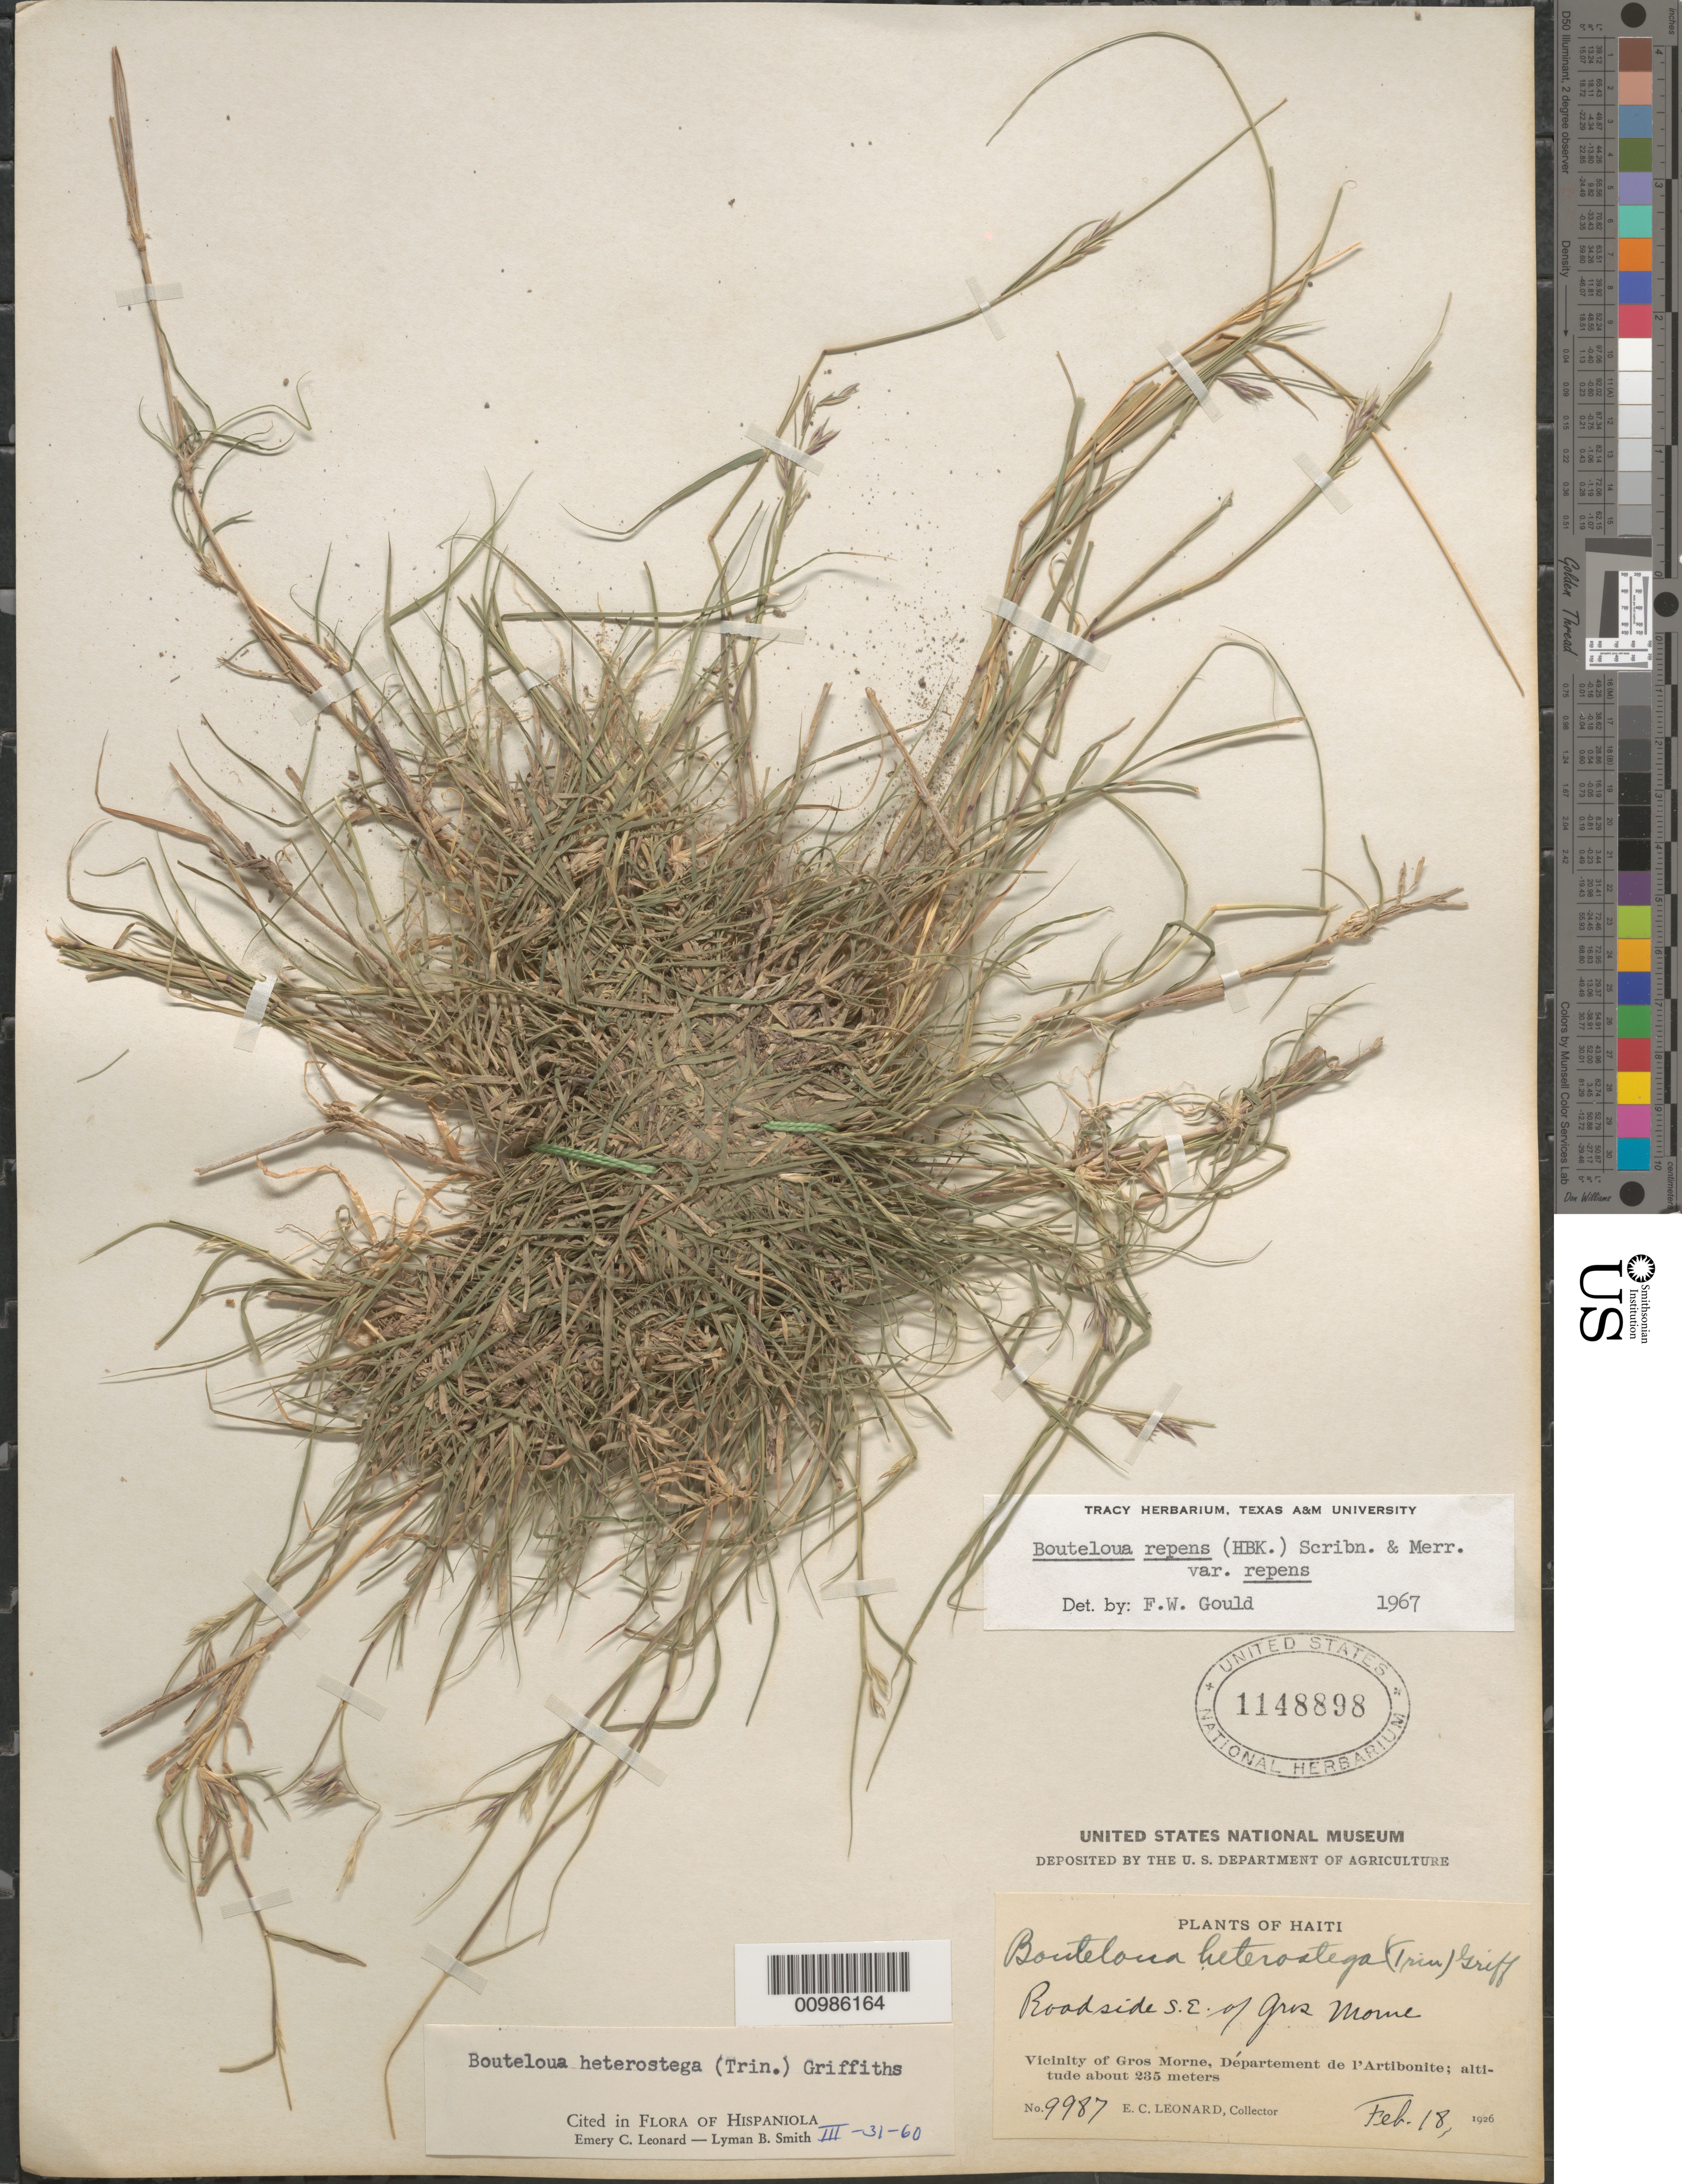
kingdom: Plantae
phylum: Tracheophyta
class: Liliopsida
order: Poales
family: Poaceae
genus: Bouteloua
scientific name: Bouteloua repens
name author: (Kunth) Scribn. & Merr.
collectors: E. C. Leonard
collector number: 9987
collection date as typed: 18 Feb 1926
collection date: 1926-02-18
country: Haiti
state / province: Artibonite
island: Hispaniola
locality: Gros Morne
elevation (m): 235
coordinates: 0 N, 0 E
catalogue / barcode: US 1148898